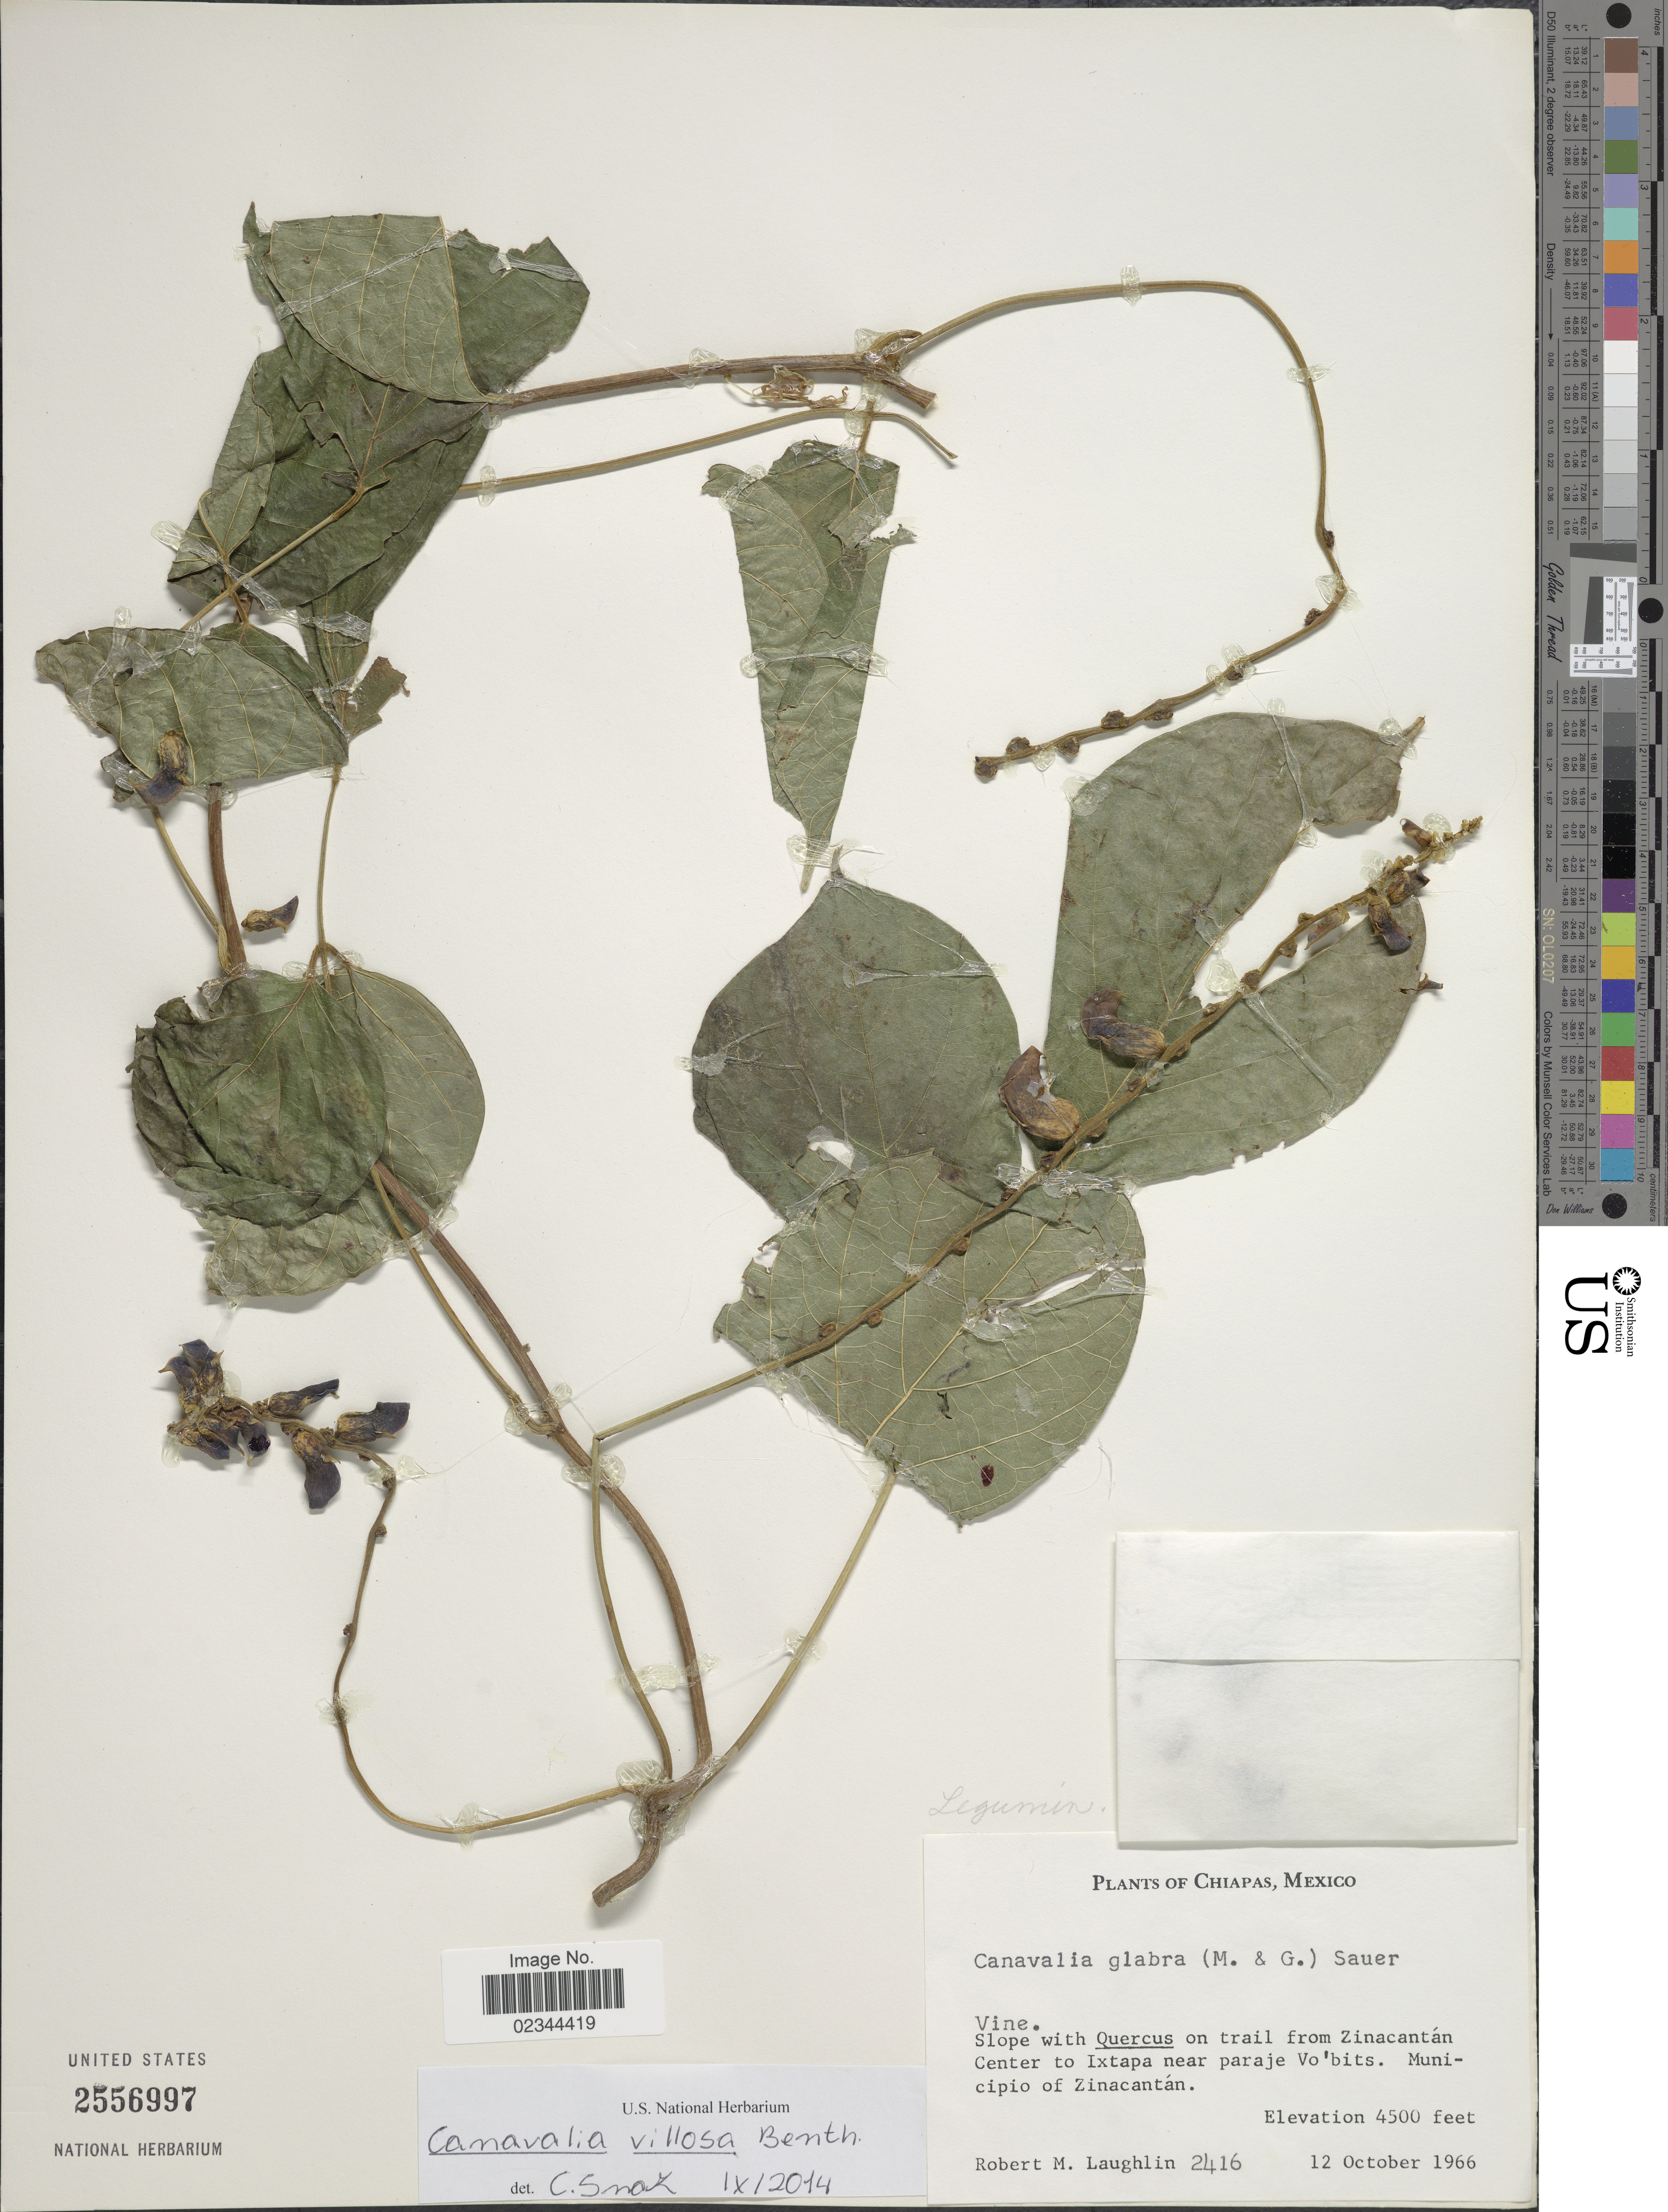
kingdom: Plantae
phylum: Tracheophyta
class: Magnoliopsida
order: Fabales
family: Fabaceae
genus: Canavalia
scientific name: Canavalia villosa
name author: Benth.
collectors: R. M. Laughlin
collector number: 2416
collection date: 1966-10-12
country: Mexico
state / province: Chiapas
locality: Slope on trail from Zinacantan Center to Ixtapa near paraje Vo'bits, Municipio of Zinacantan.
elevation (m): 1372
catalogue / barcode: US 2556997